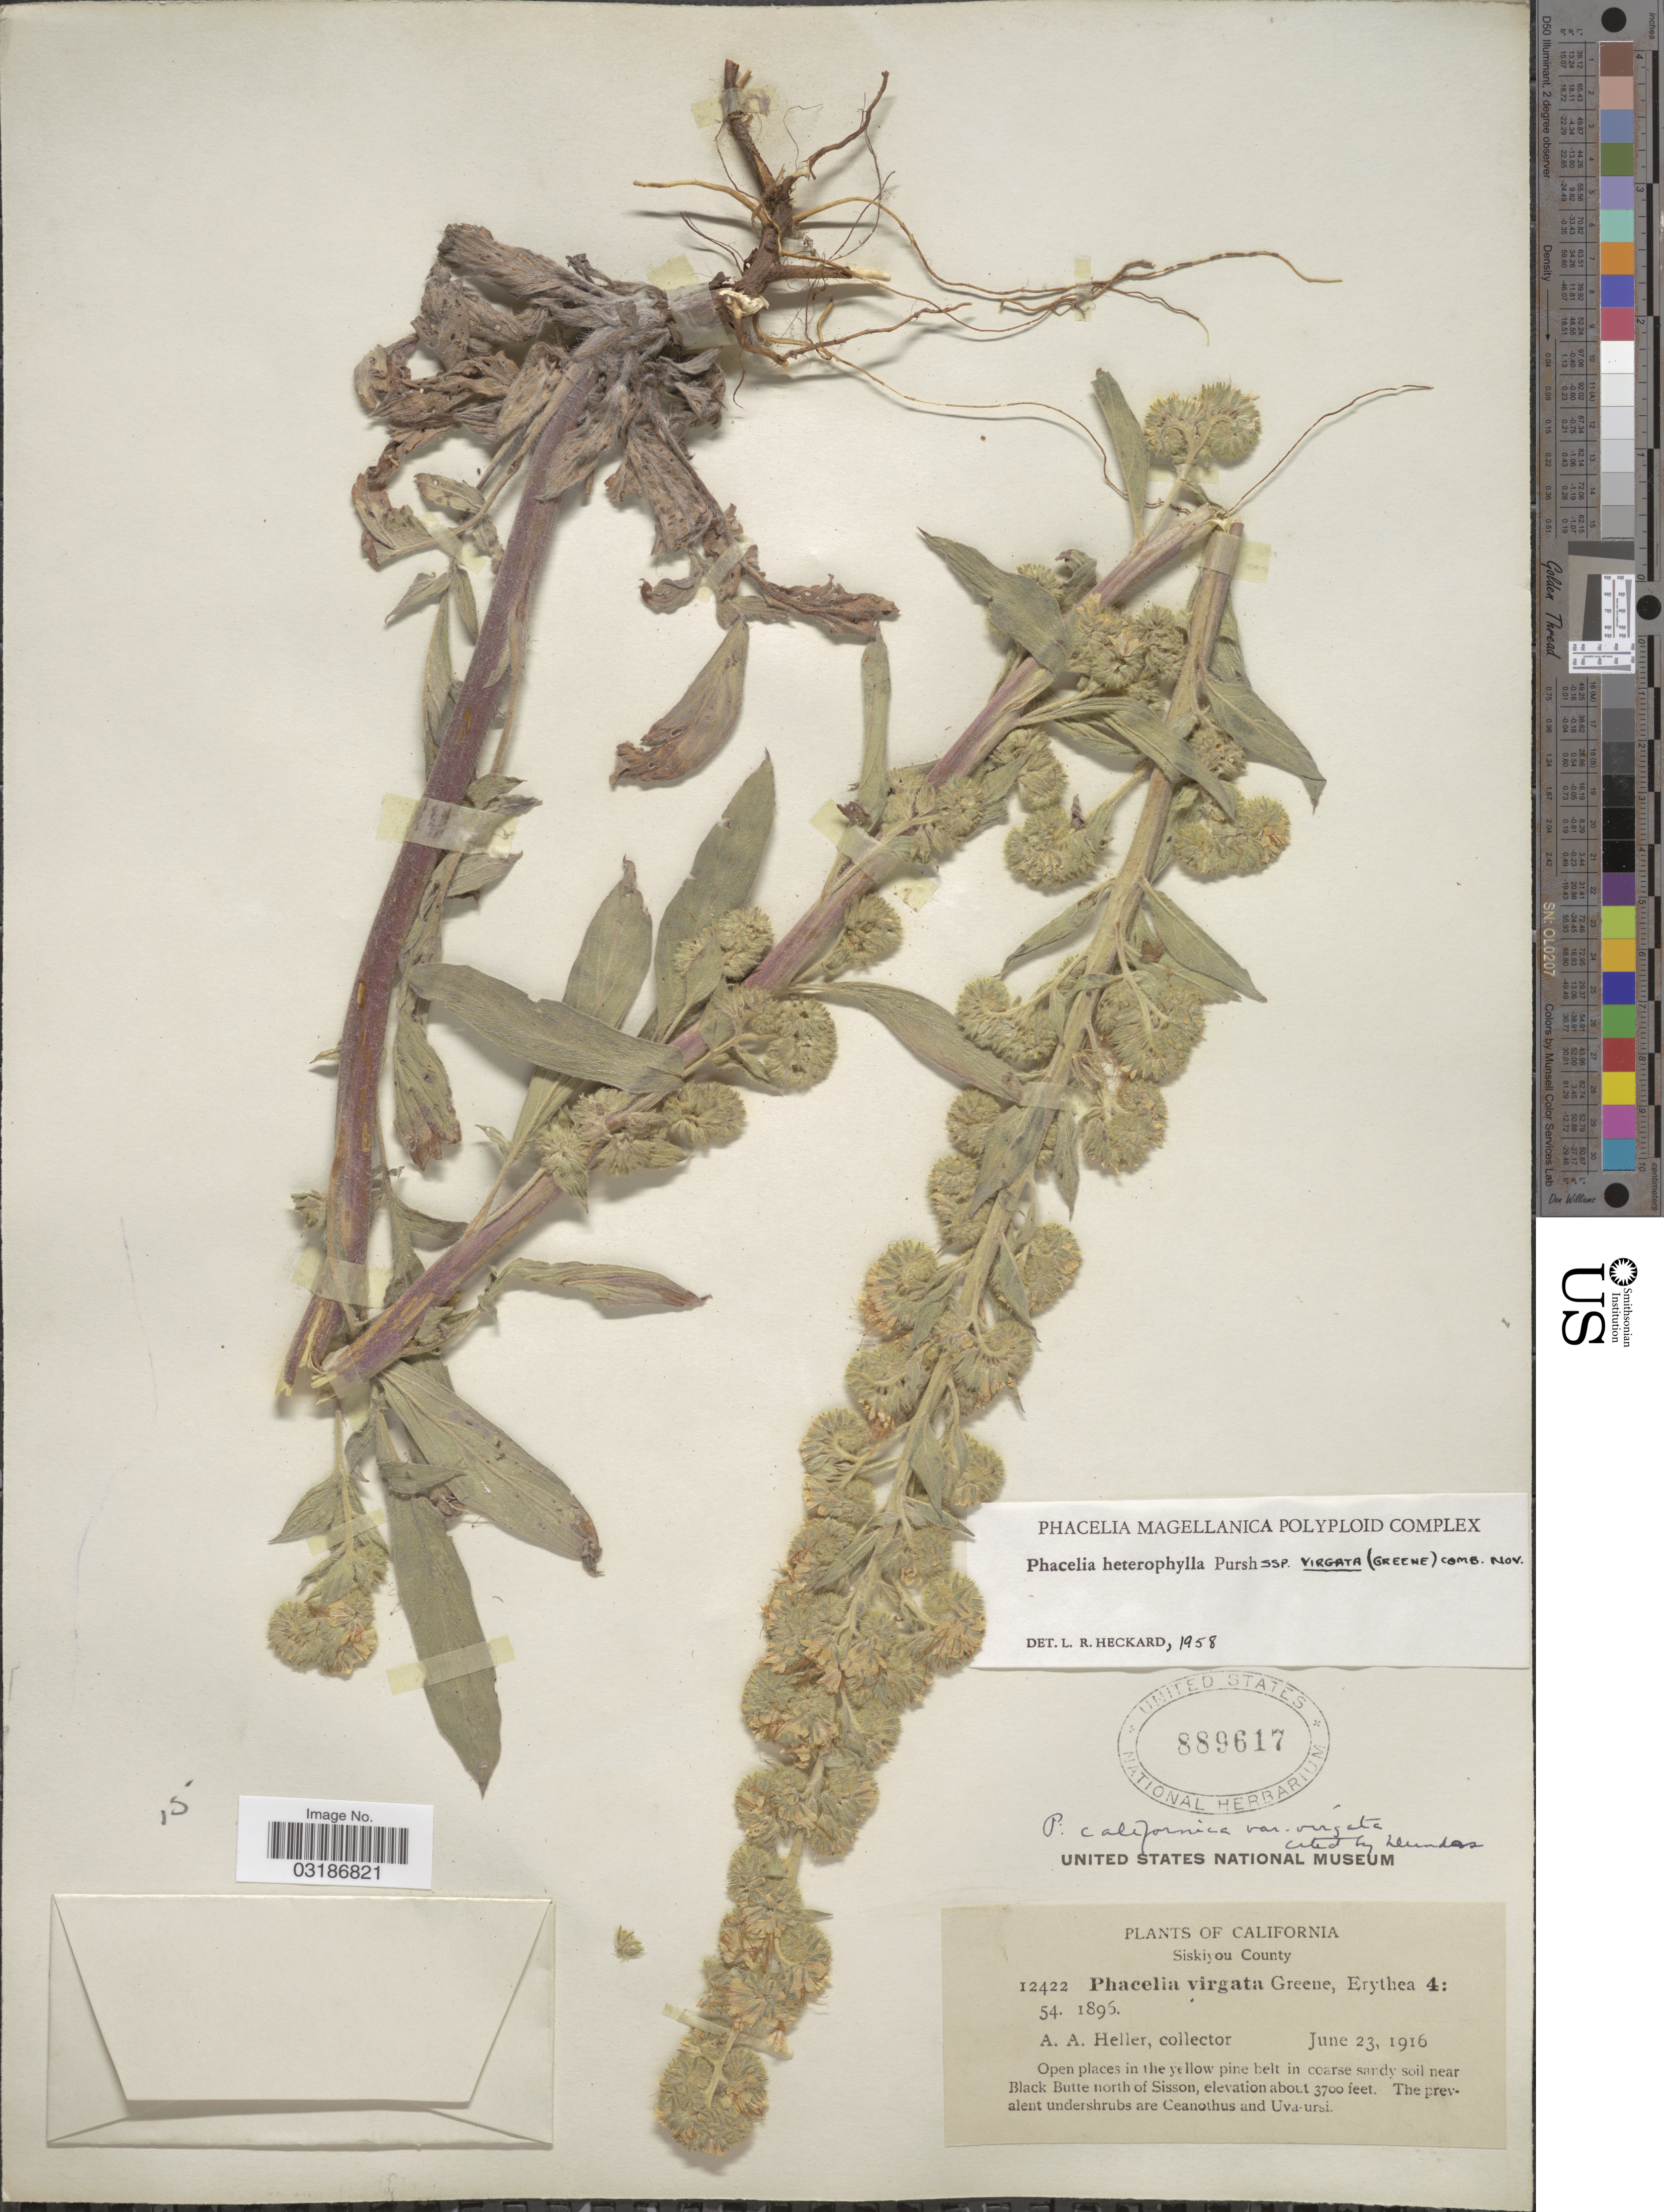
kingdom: Plantae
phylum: Tracheophyta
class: Magnoliopsida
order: Boraginales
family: Hydrophyllaceae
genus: Phacelia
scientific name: Phacelia heterophylla subsp. virgata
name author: (Greene) Heckard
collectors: A. A. Heller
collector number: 12422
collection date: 1916-06-23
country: United States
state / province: California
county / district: Siskiyou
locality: Siskiyou County. Open places in the yellow pine belt in coarse sandy soil near Black Butte north of Sission.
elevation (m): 1128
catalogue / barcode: US 889617